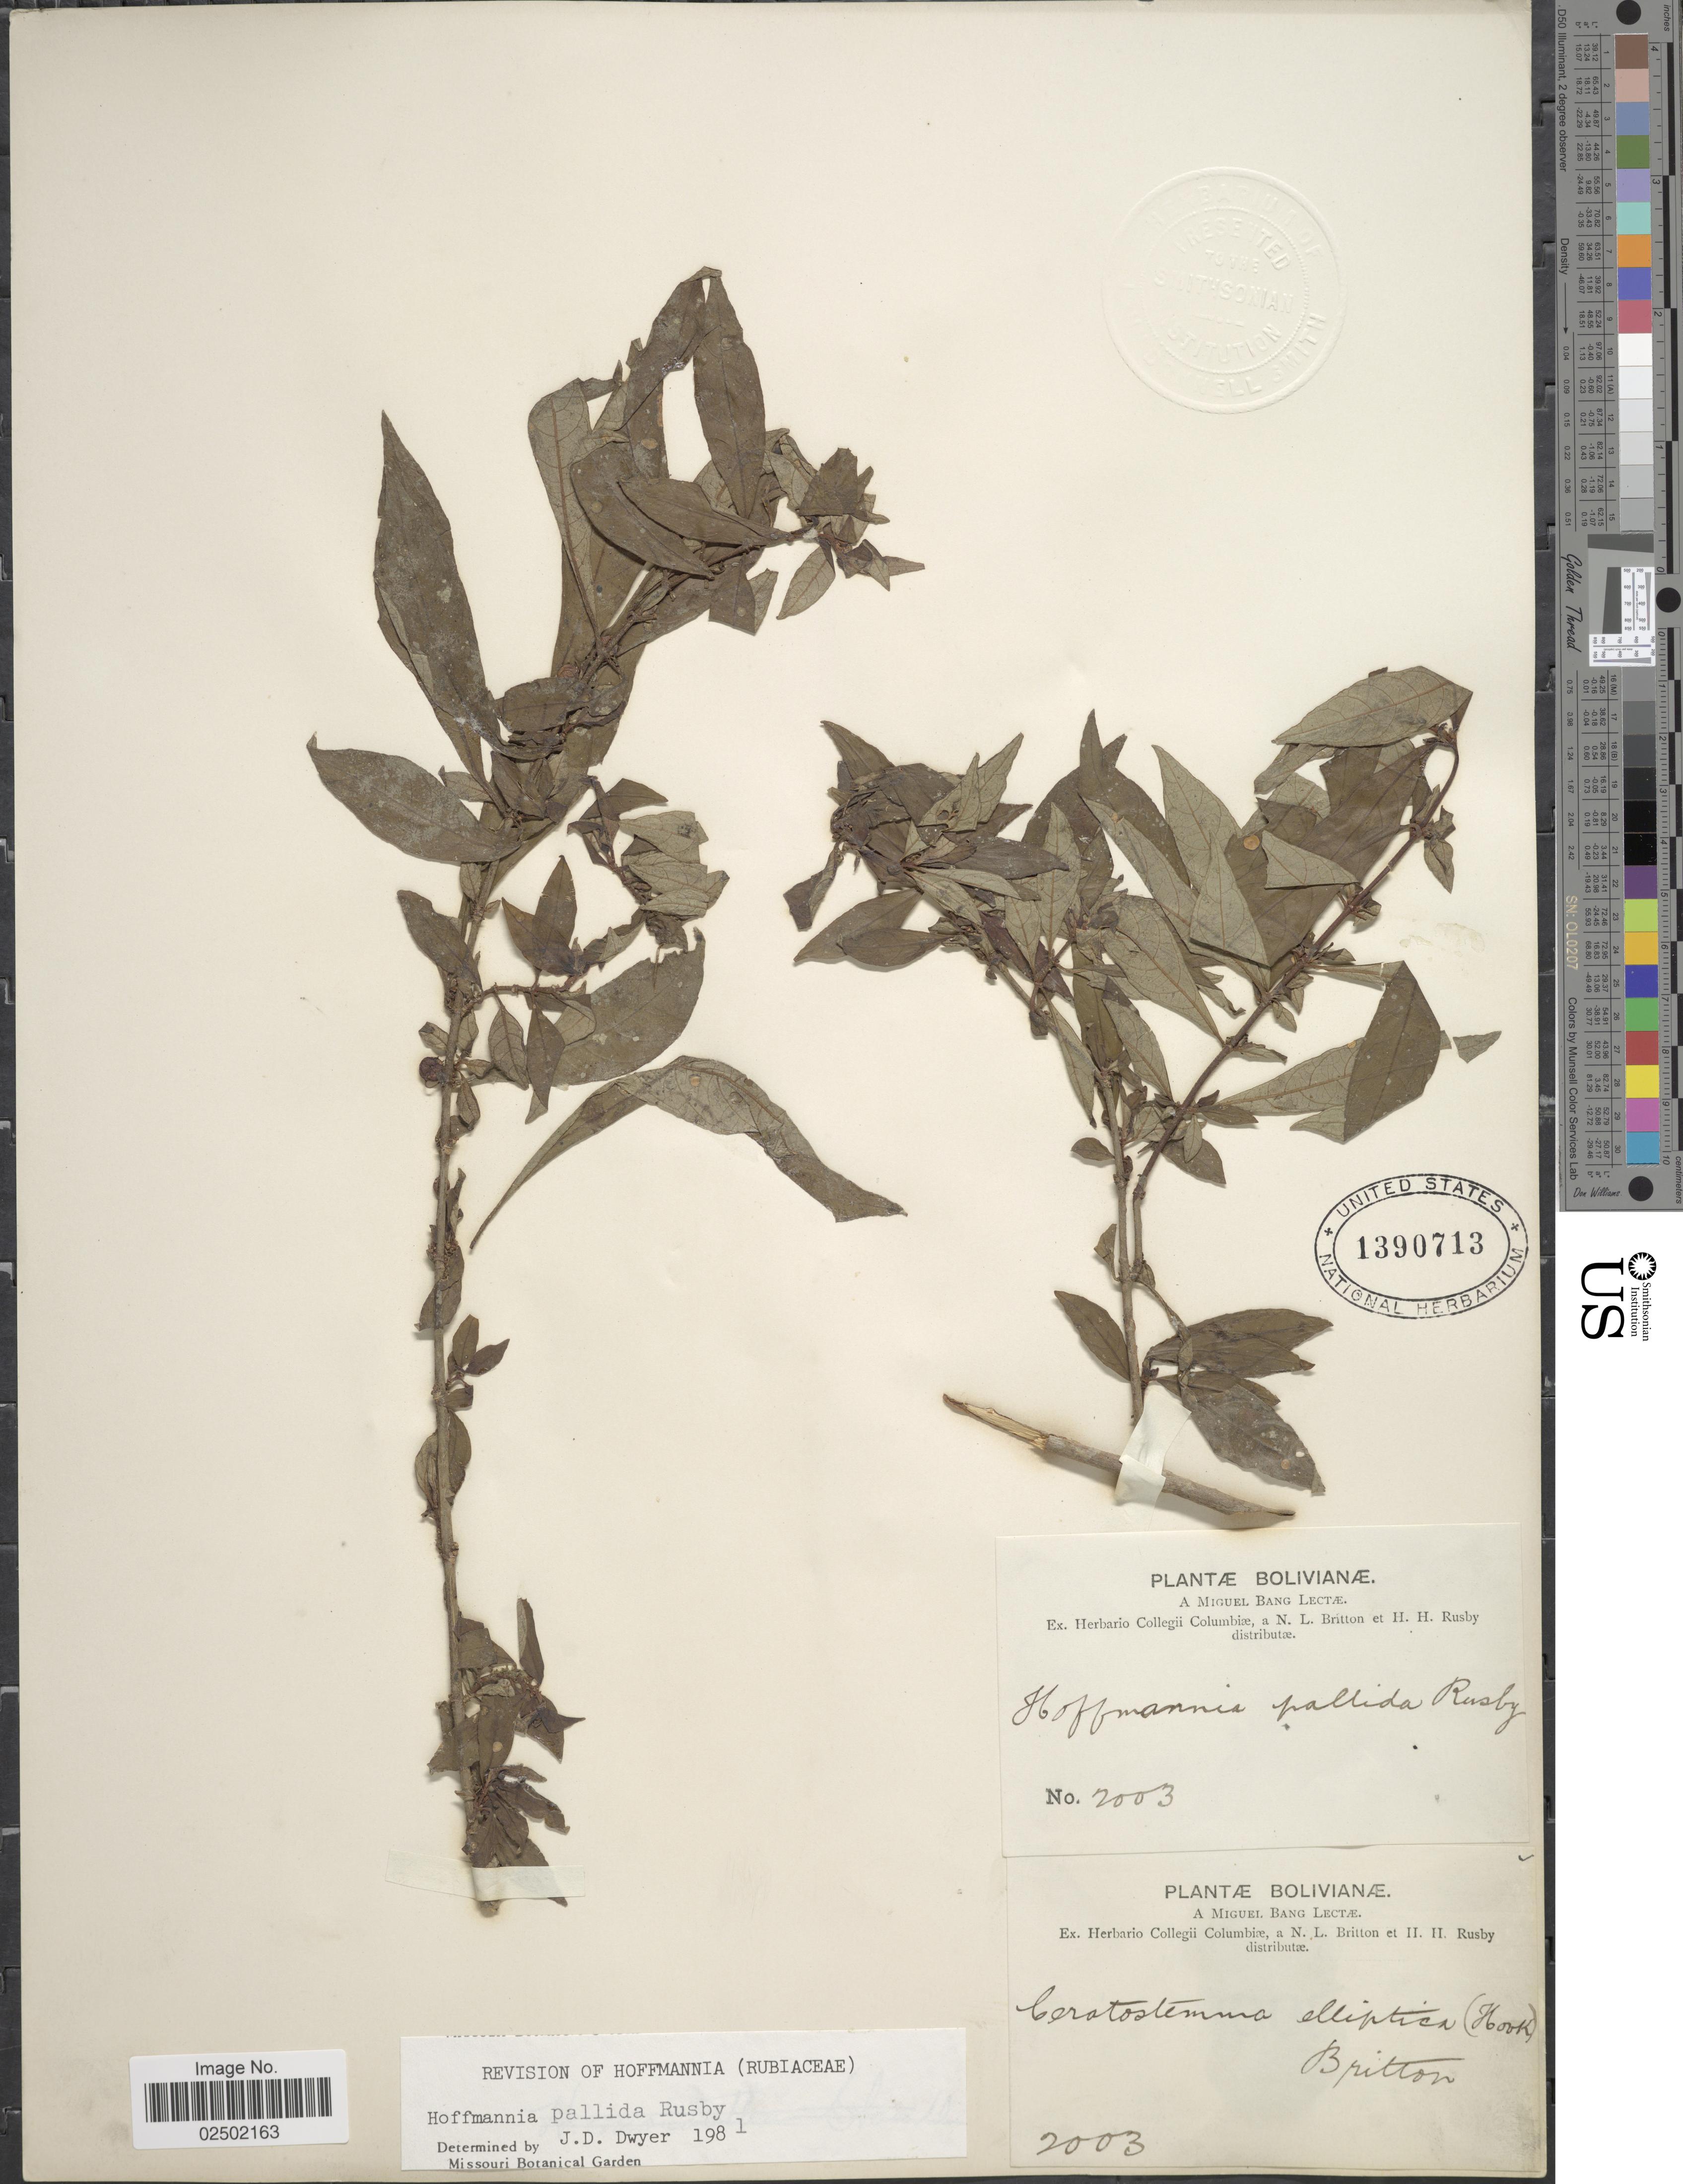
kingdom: Plantae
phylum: Tracheophyta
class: Magnoliopsida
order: Gentianales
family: Rubiaceae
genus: Hoffmannia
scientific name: Hoffmannia pallida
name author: Rusby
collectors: M. Bang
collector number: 2003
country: Bolivia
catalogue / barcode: US 1390713